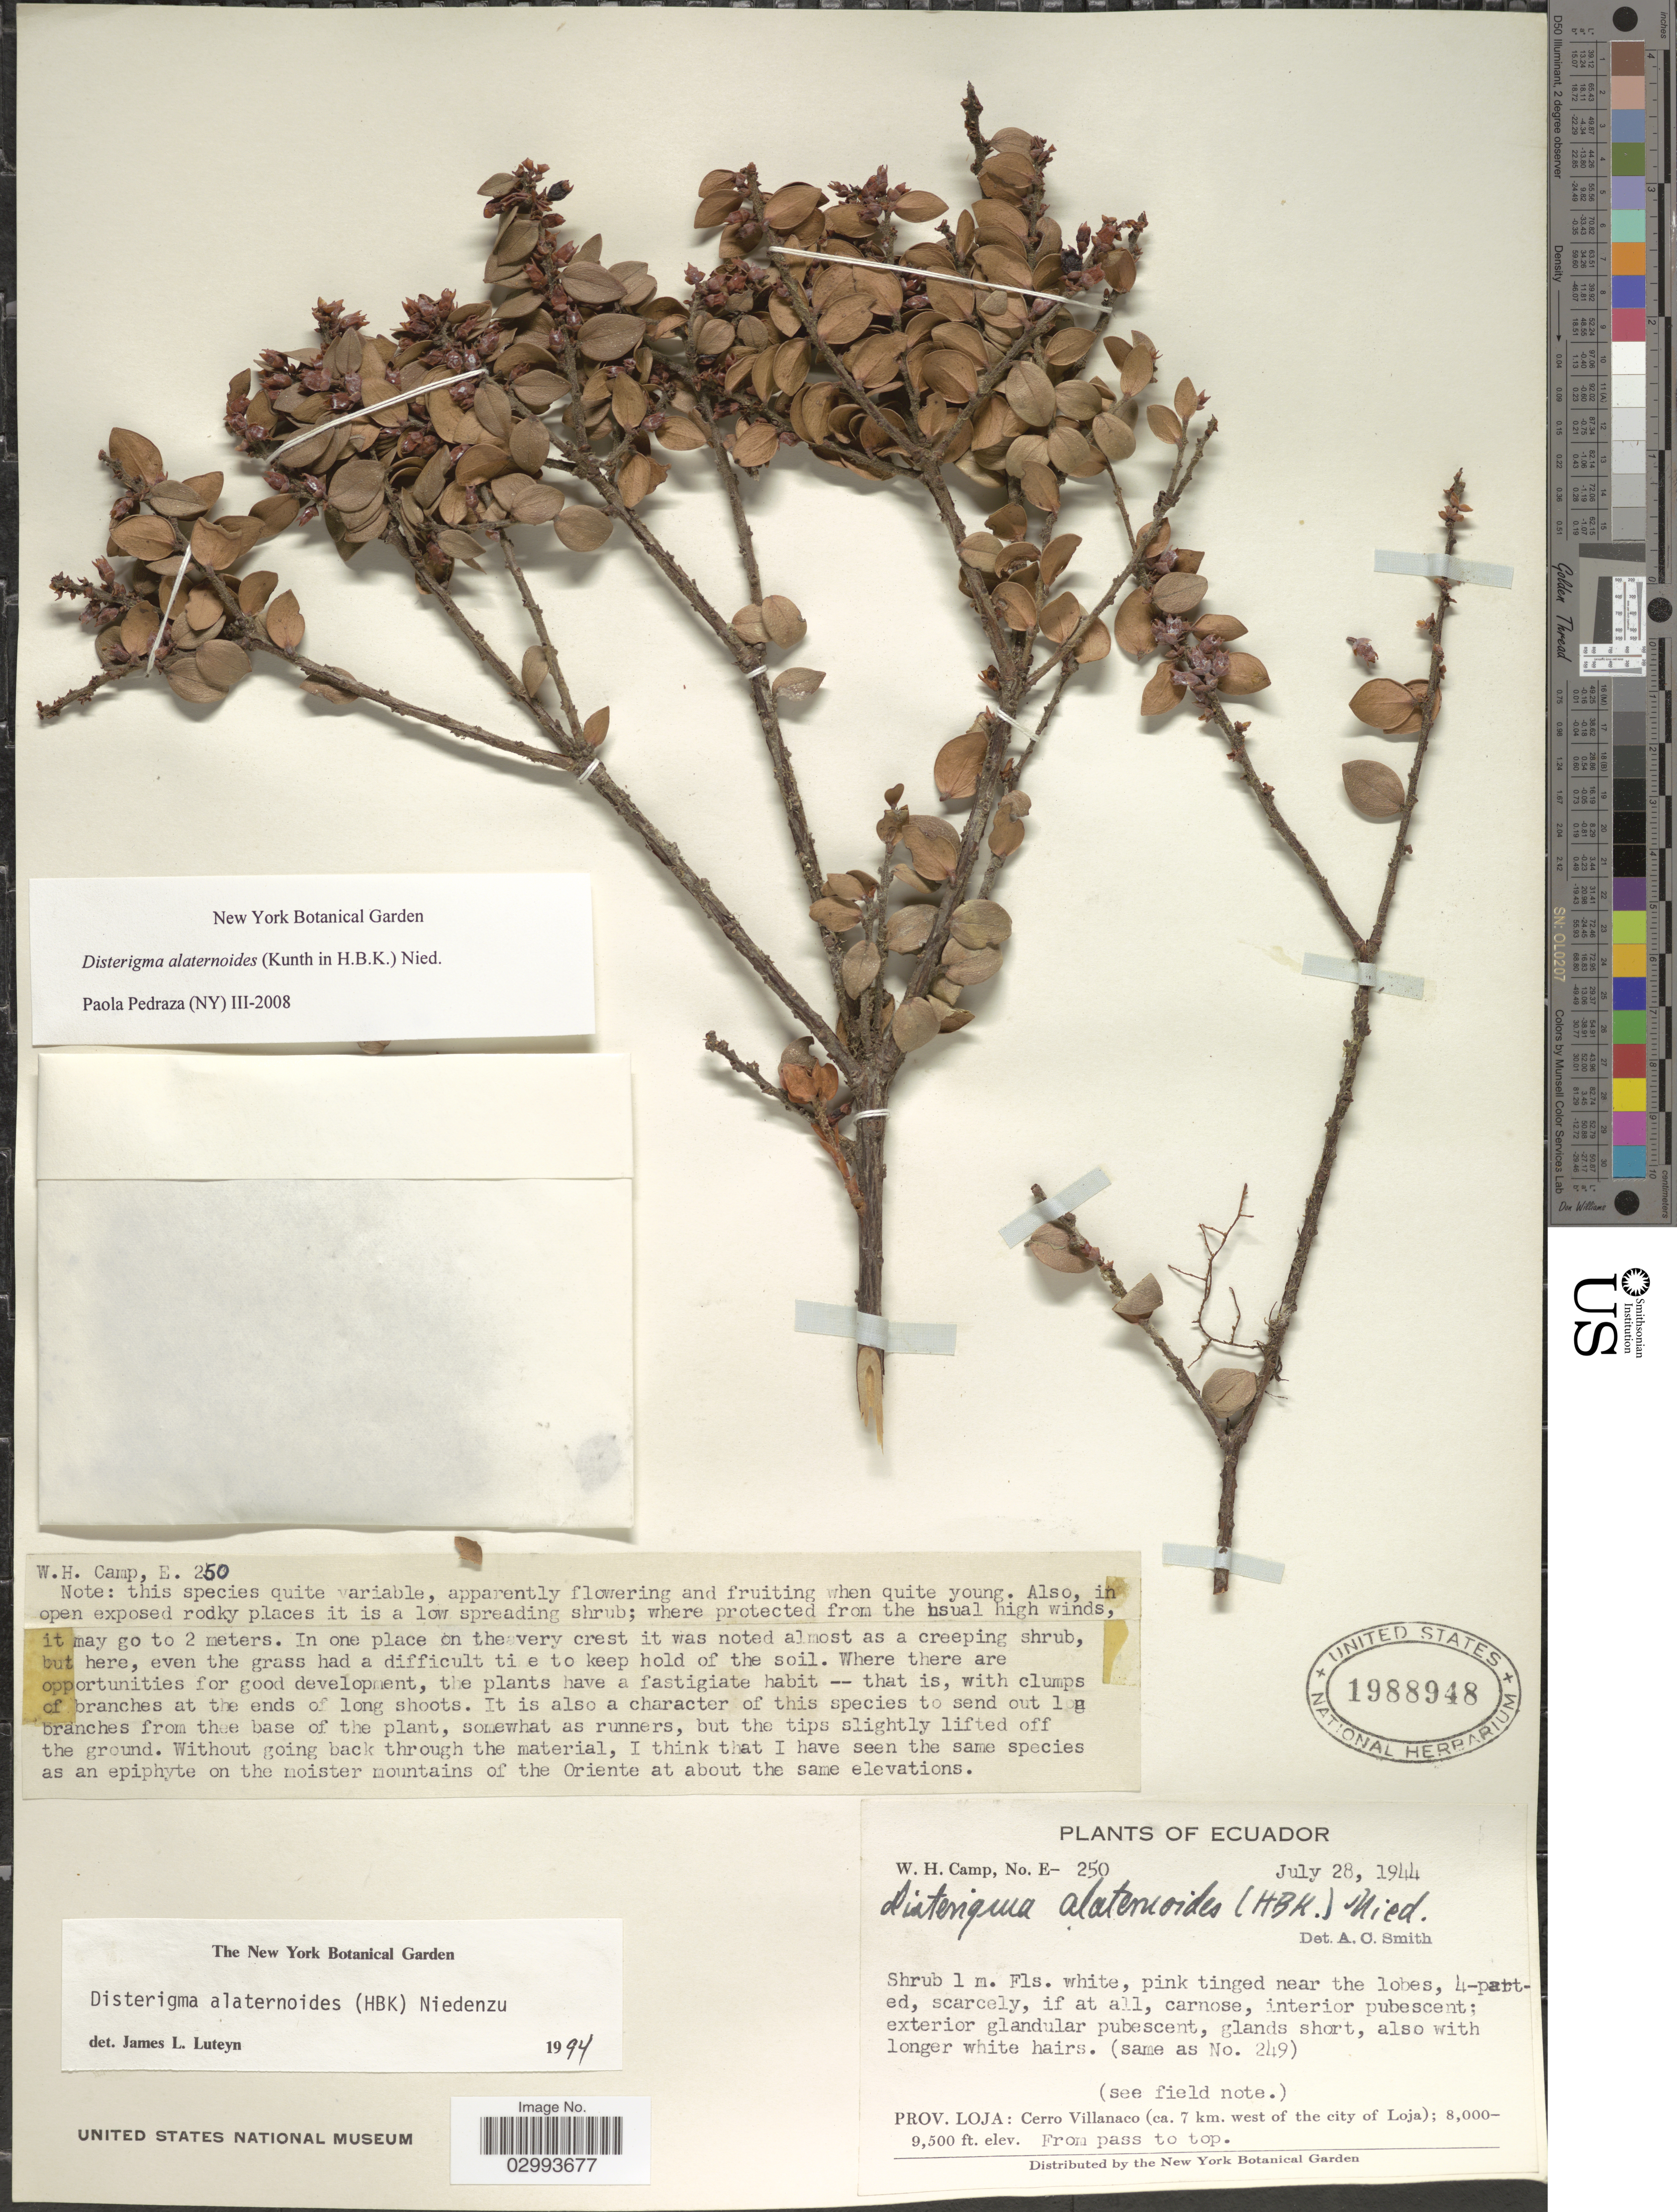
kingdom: Plantae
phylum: Tracheophyta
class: Magnoliopsida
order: Ericales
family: Ericaceae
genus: Disterigma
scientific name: Disterigma alaternoides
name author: (Kunth) Nied.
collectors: W. H. Camp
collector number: E-250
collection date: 1944-07-28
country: Ecuador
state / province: Loja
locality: Cerro Villanaco (ca. 7 km. west of the city of Loja).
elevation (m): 2438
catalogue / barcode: US 1988948